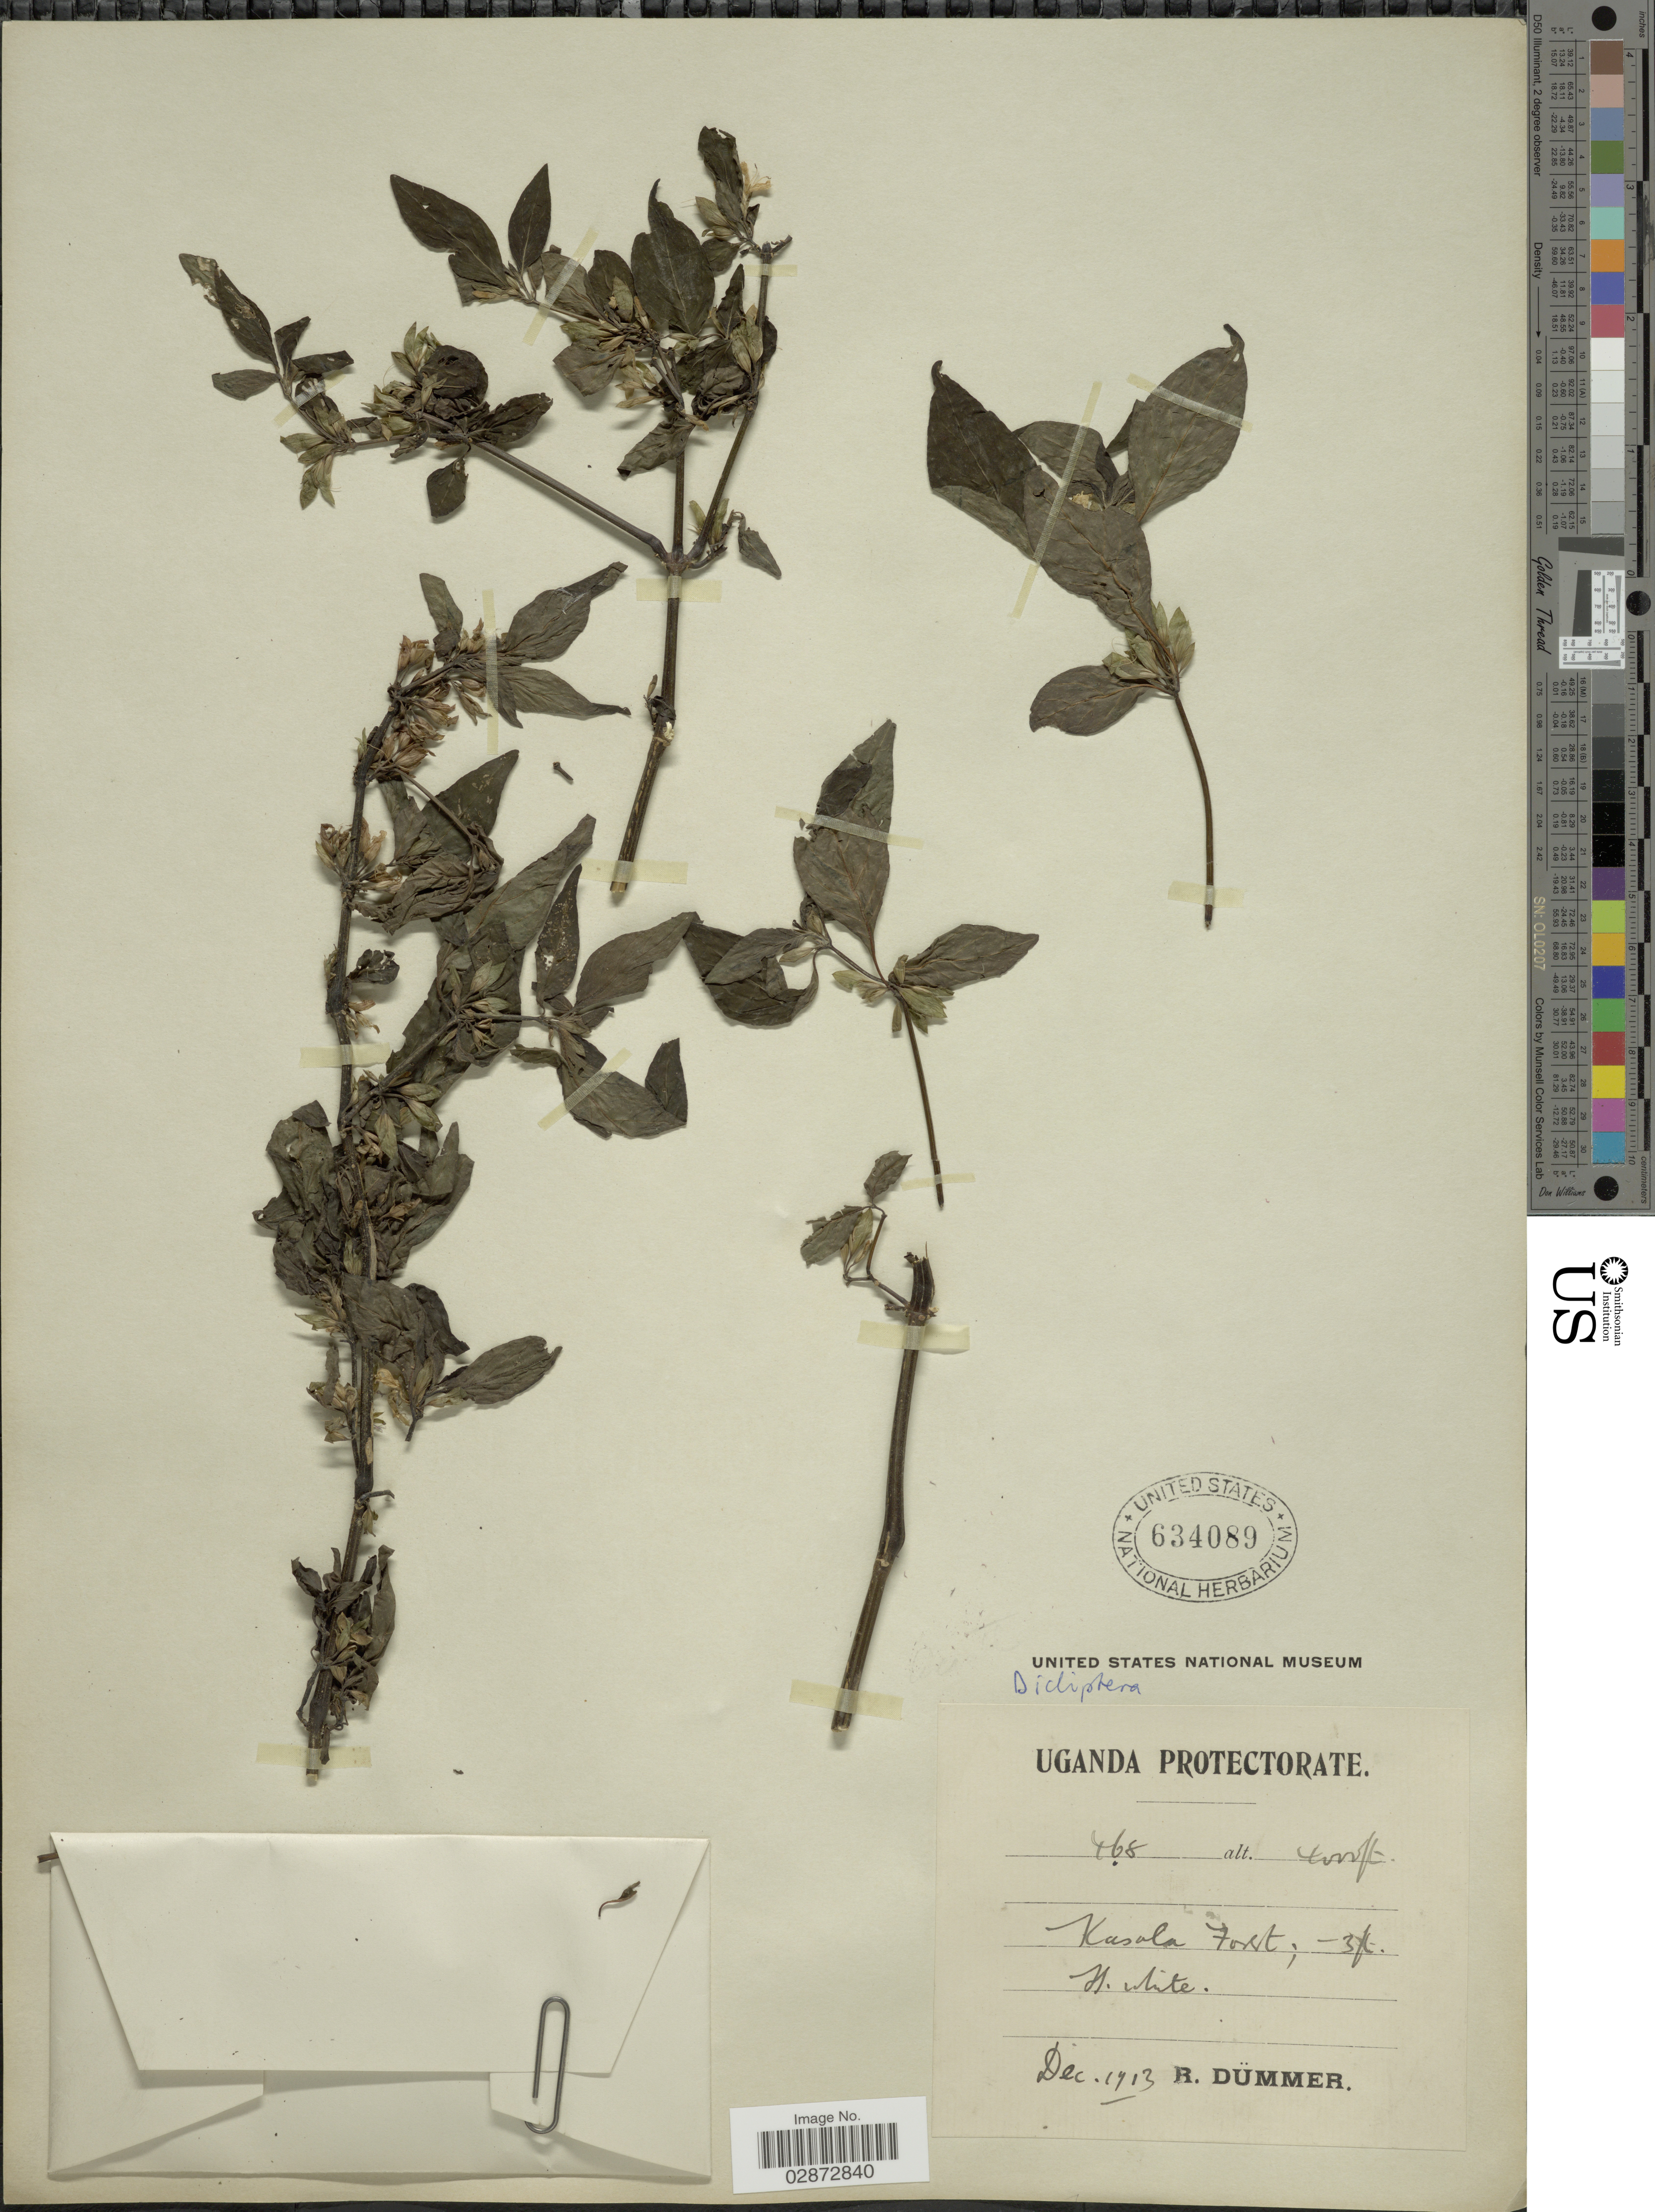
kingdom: Plantae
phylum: Tracheophyta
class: Magnoliopsida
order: Lamiales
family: Acanthaceae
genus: Dicliptera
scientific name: Dicliptera sp.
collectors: R. Duemmer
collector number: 468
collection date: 1913-12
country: Uganda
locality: Uganda Protectorate, Kasala Forest.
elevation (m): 1219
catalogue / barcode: US 634089